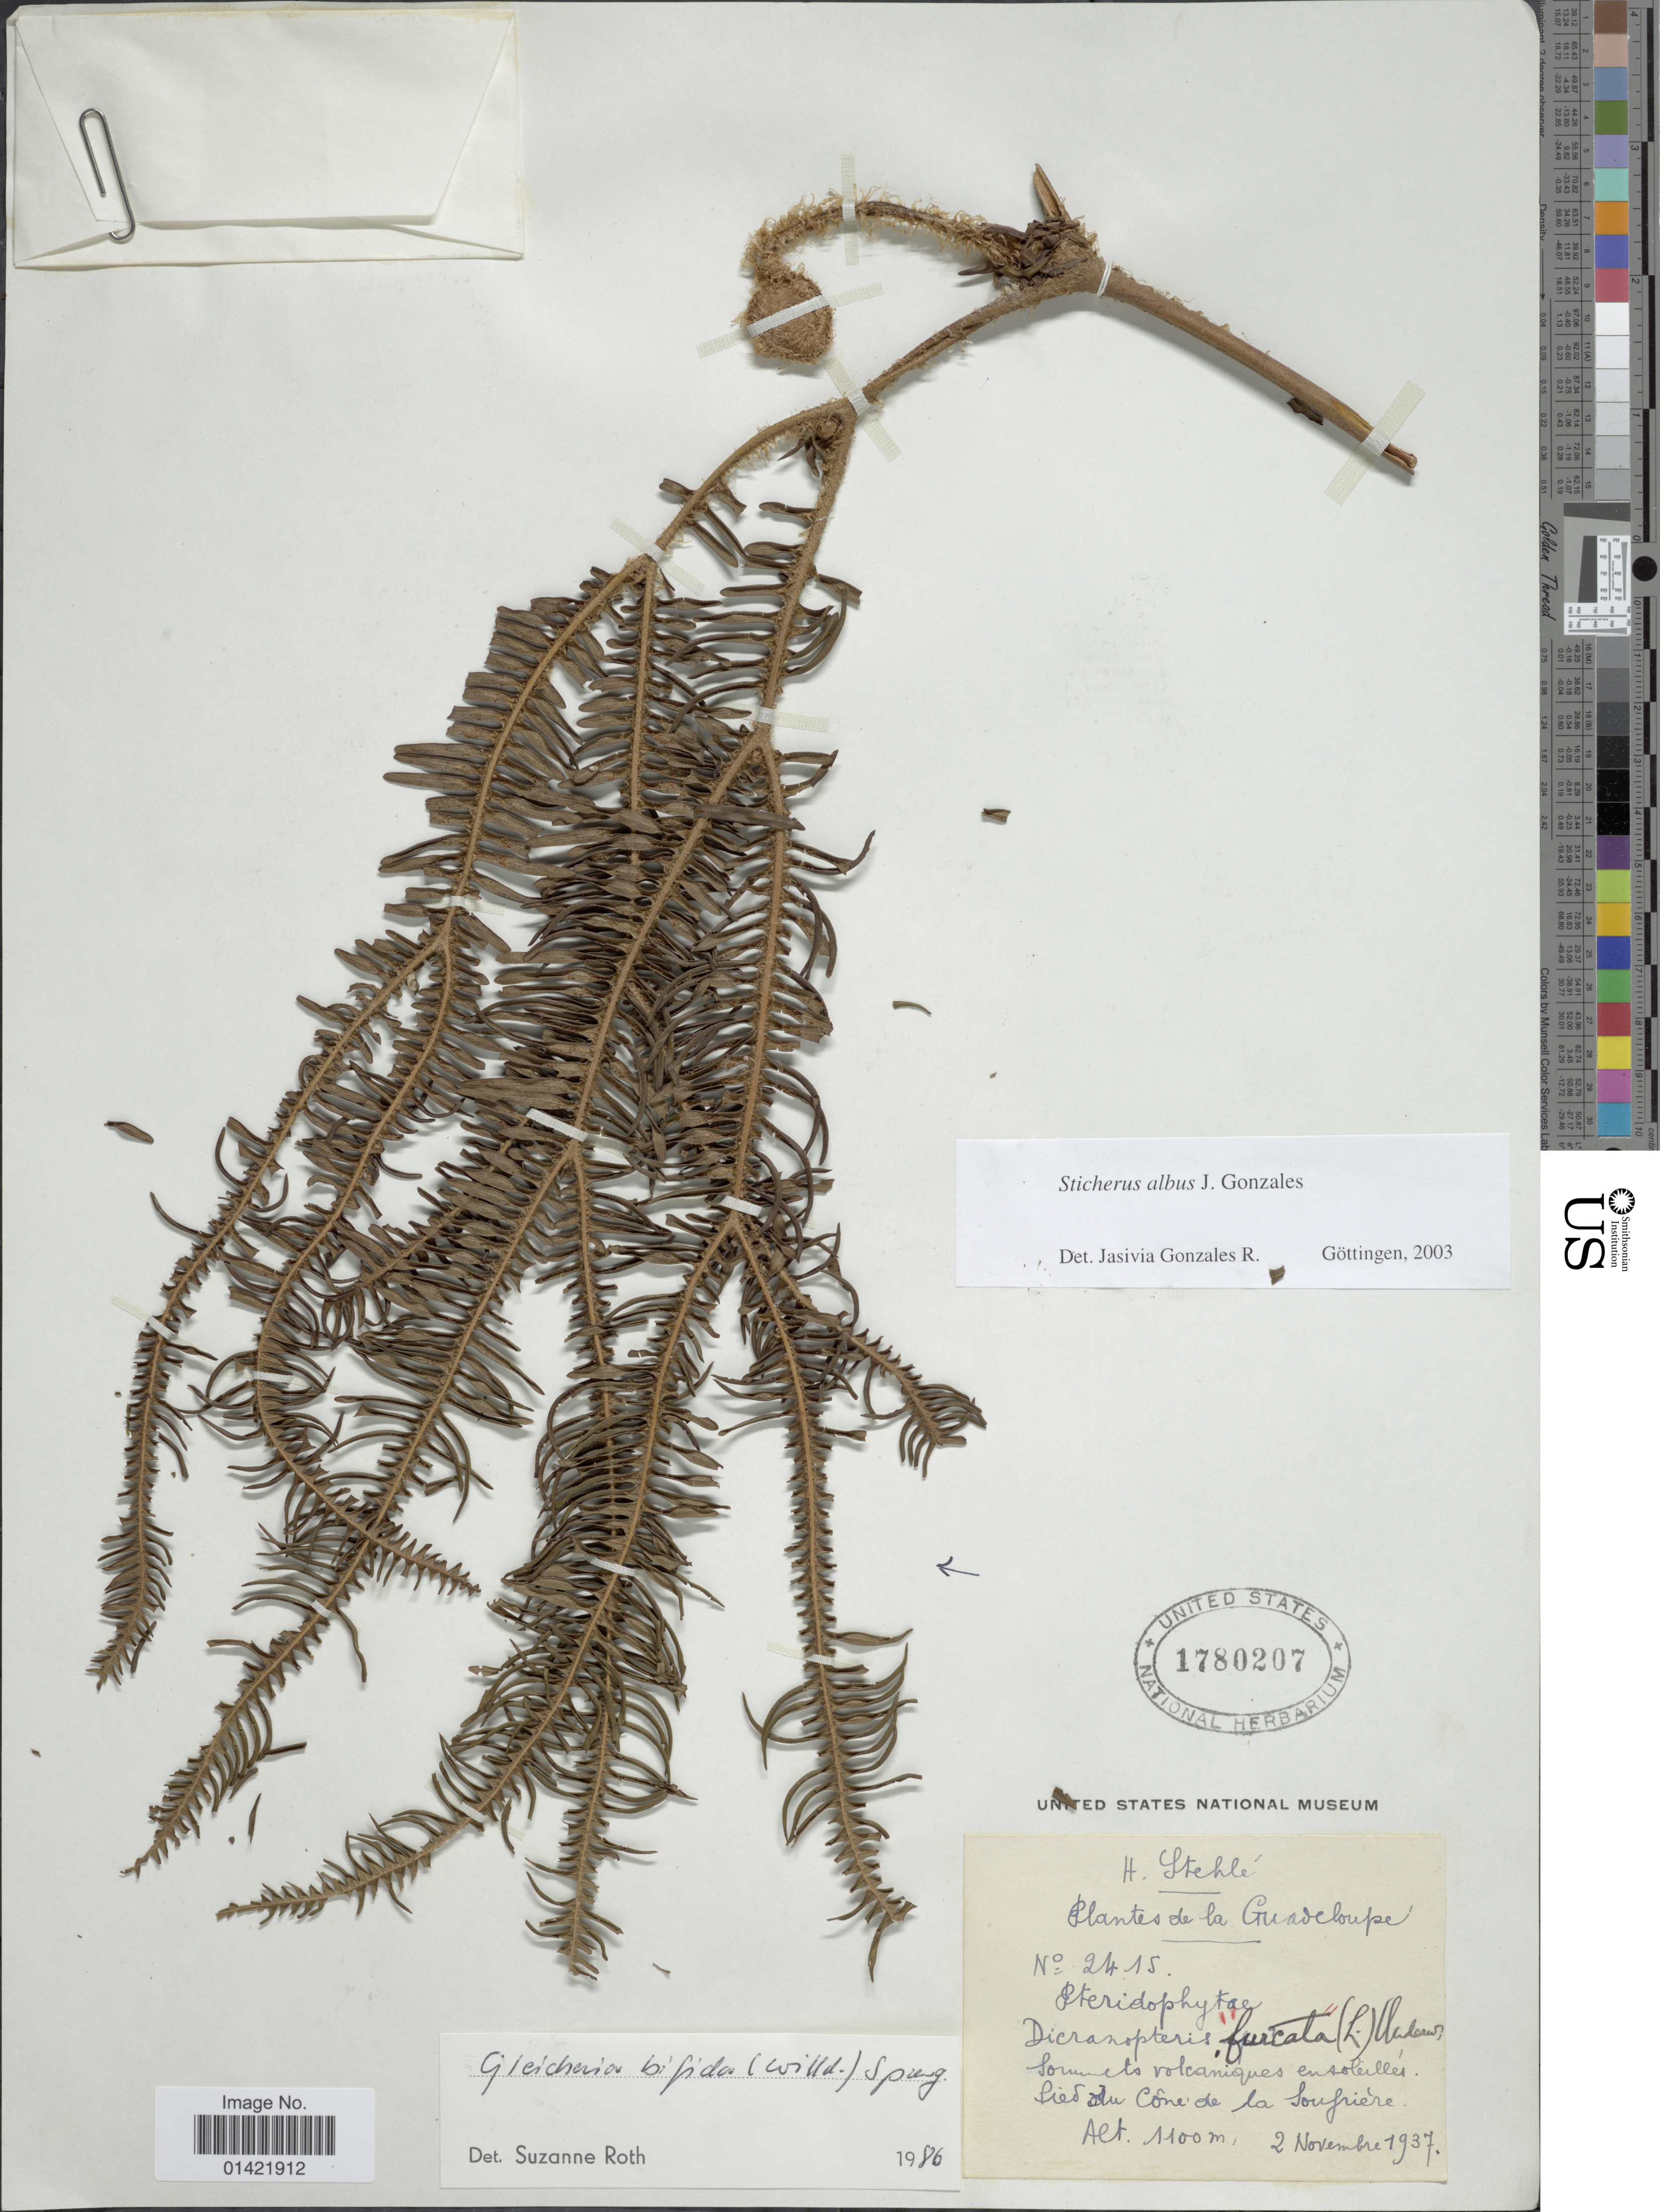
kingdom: Plantae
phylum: Tracheophyta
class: Polypodiopsida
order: Gleicheniales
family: Gleicheniaceae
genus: Sticherus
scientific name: Sticherus albus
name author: J. Gonzales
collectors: H. Stehlé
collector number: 24151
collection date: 1937-11-02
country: Guadeloupe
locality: Lied du Cone de la soufriere.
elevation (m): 1100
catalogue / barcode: US 1780207